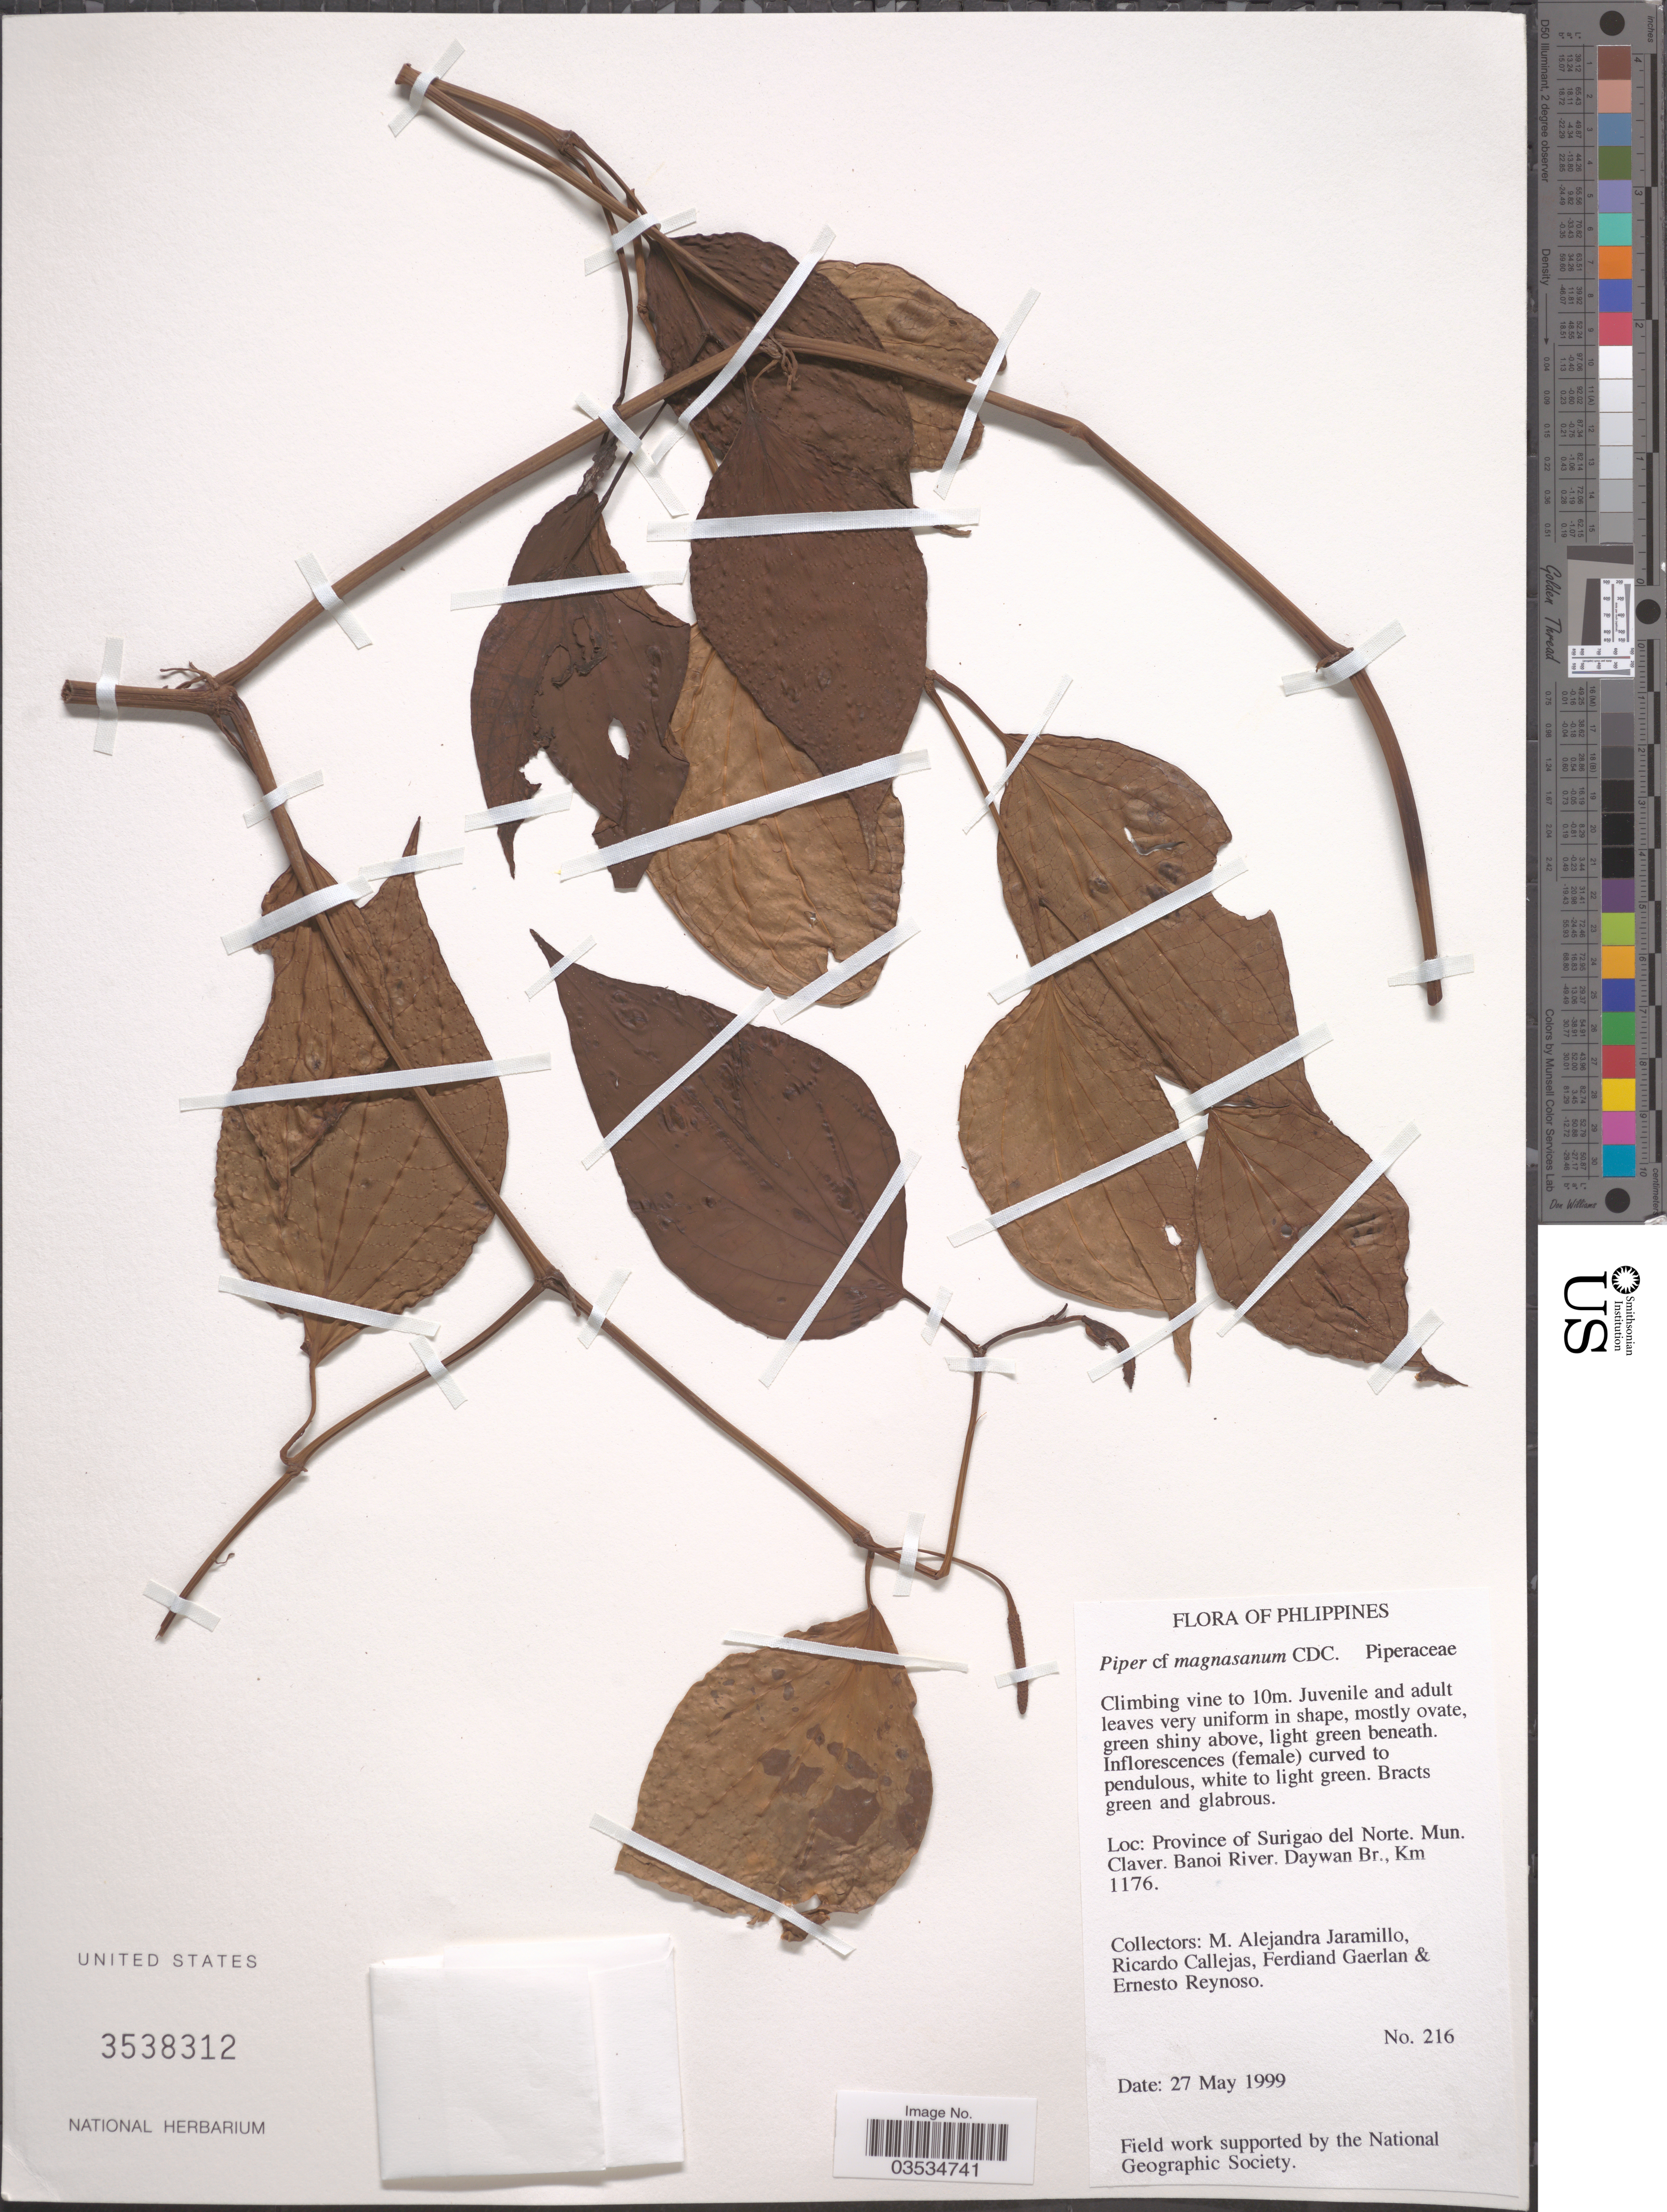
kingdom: Plantae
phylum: Tracheophyta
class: Magnoliopsida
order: Piperales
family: Piperaceae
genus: Piper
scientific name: Piper maagnasanum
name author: C. DC.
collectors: M. A. Jaramillo, R. Callejas, F. Gaerlan & E. Reynoso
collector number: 216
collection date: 1999-05-27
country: Philippines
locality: Province of Surigao del Norte. Mun. Claver. Banoi River. Daywan Br., Km 1176.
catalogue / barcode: US 3538312